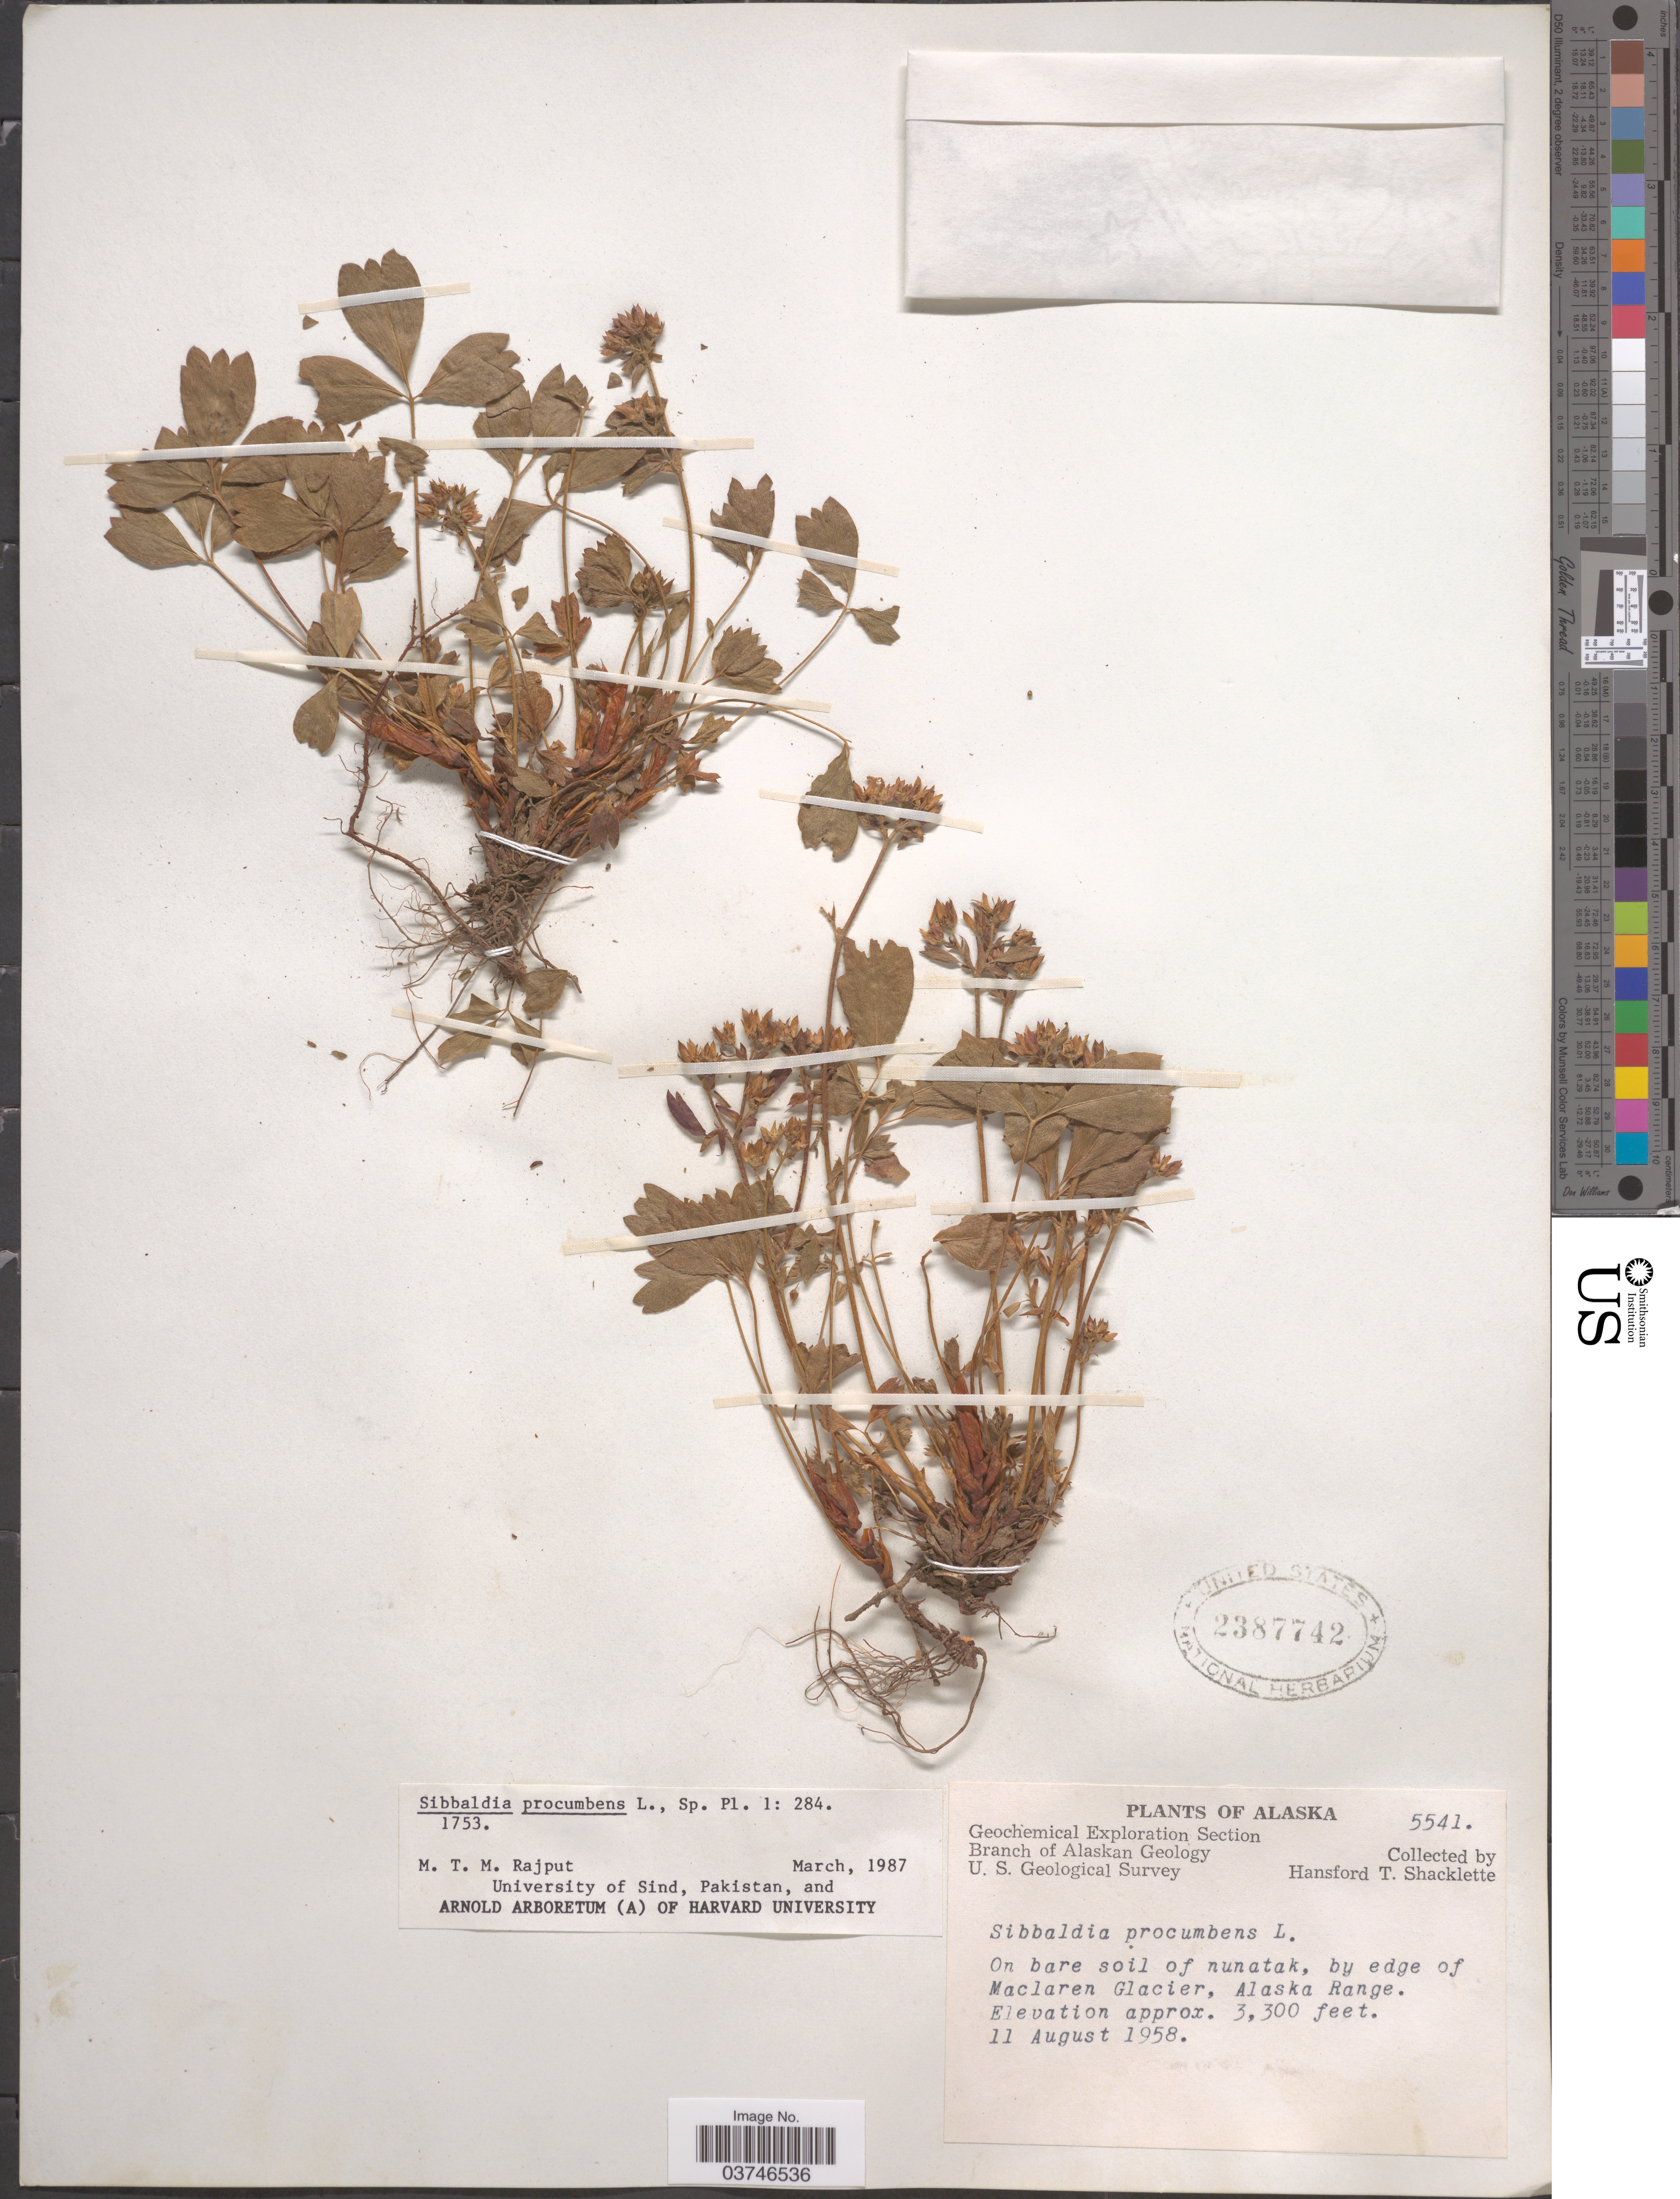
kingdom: Plantae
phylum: Tracheophyta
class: Magnoliopsida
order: Rosales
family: Rosaceae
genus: Sibbaldia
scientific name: Sibbaldia procumbens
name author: L.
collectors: H. Shacklette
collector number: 5541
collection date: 1958-08-11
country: United States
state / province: Alaska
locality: On bare soil of nunatak, by edge of Maclaren Glacier, Alaska Range.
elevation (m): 1006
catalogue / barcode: US 2387742